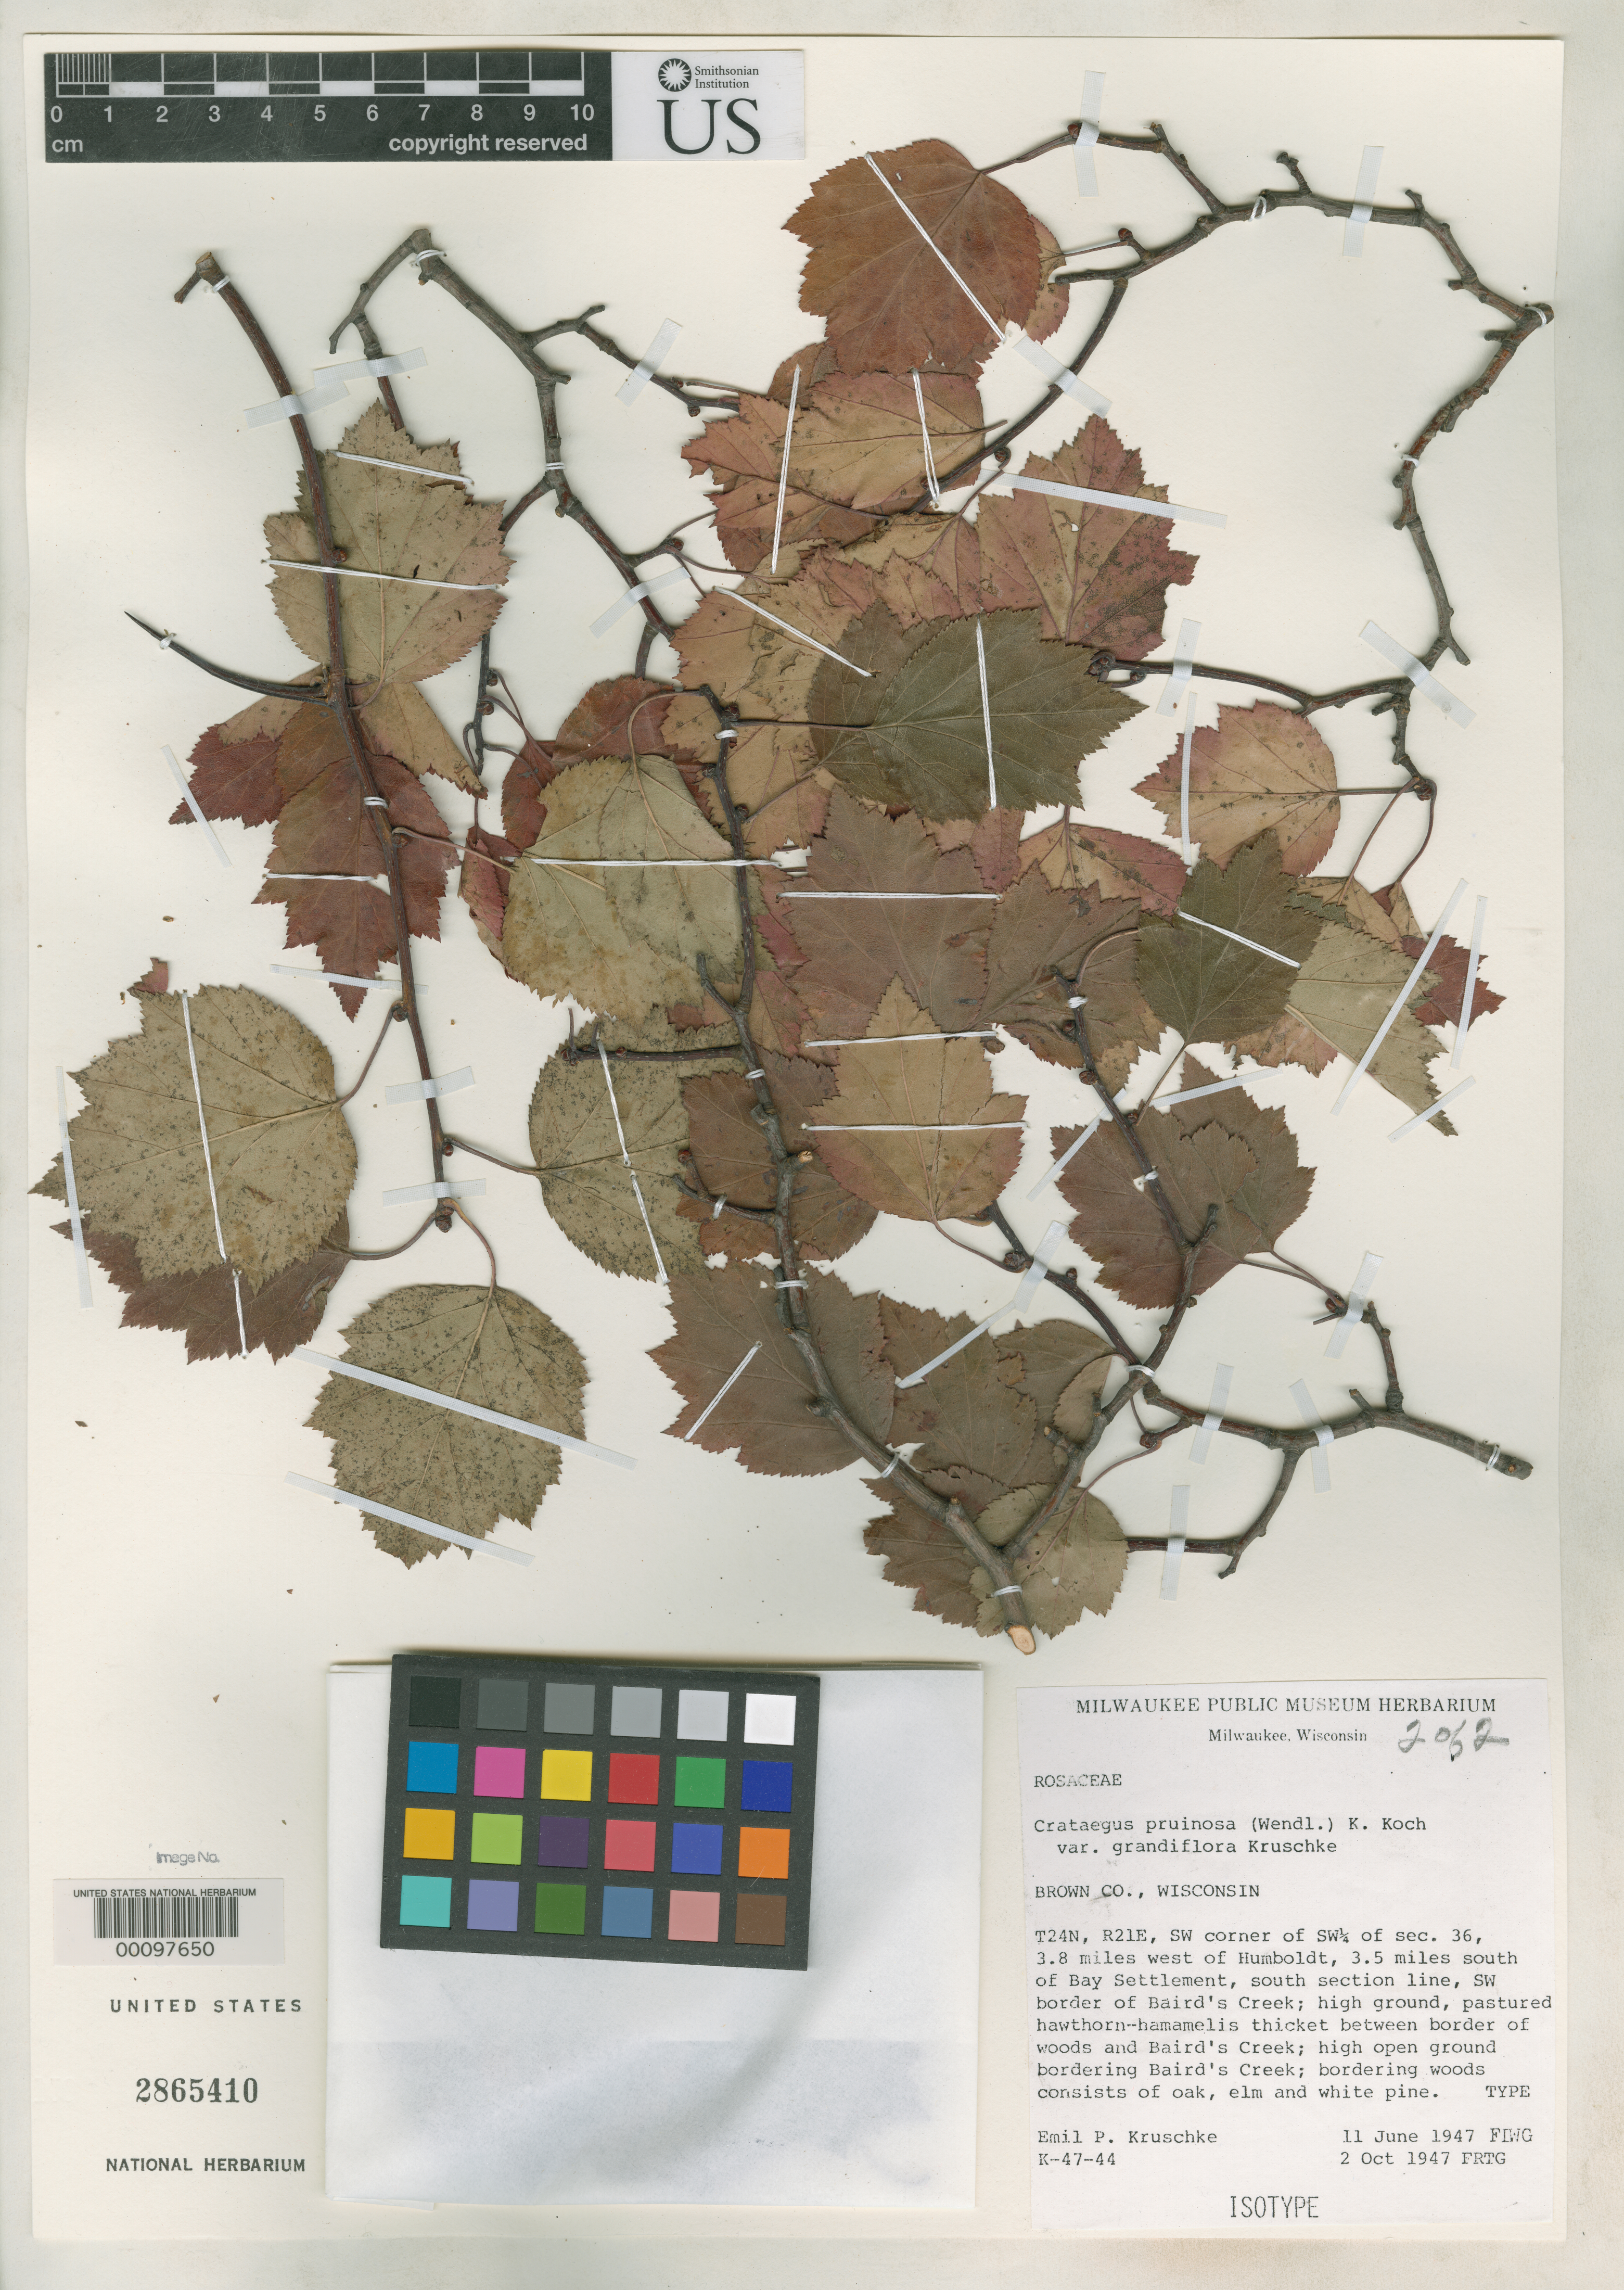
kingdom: Plantae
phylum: Tracheophyta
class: Magnoliopsida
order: Rosales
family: Rosaceae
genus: Crataegus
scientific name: Crataegus pruinosa var. grandiflora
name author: Kruschke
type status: Isotype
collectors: E. Kruschke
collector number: K-47-44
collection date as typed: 11 Jun 1947 and 02 Oct 1947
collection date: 1947-06-11,1947-10-02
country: United States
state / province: Wisconsin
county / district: Brown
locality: Baird's Creek W of Humboldt.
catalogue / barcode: US 2865410